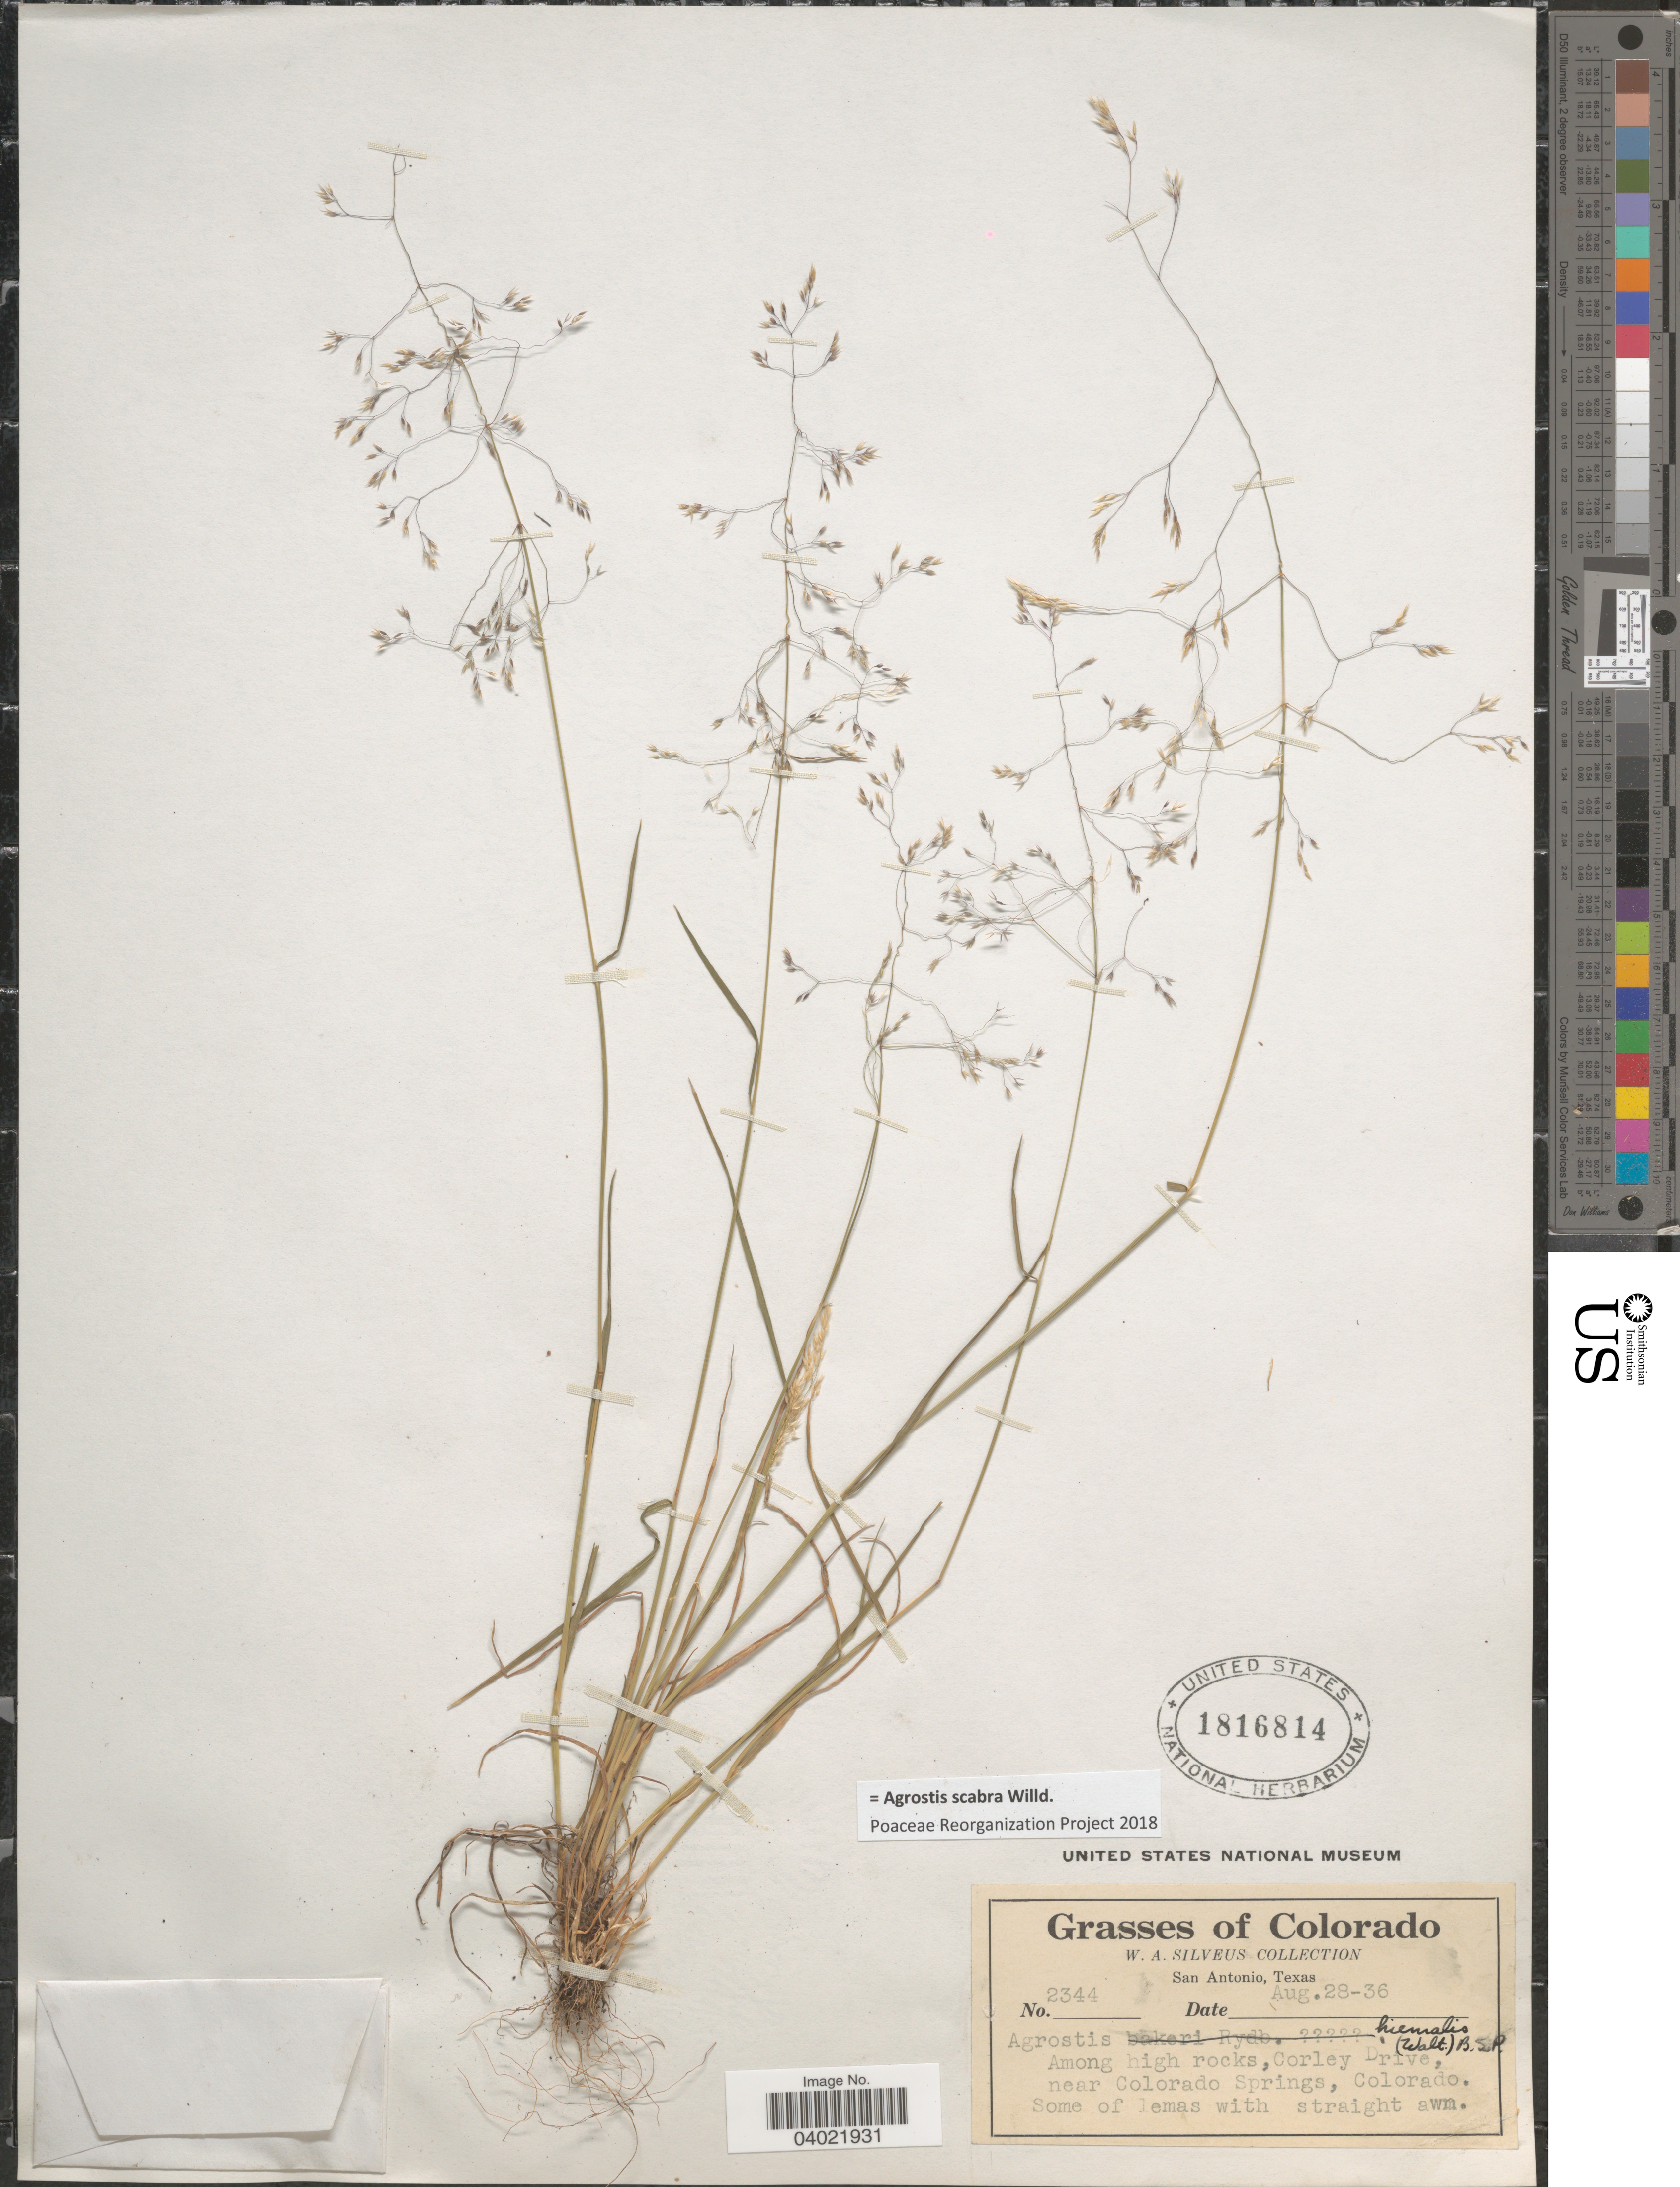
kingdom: Plantae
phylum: Tracheophyta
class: Liliopsida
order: Poales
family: Poaceae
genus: Agrostis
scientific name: Agrostis scabra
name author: Willd.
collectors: W. Silveus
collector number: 2344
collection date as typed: Transcribed d/m/y: 28/8/36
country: United States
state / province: Colorado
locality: Corley Drive, near Colorado Springs.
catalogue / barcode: US 1816814